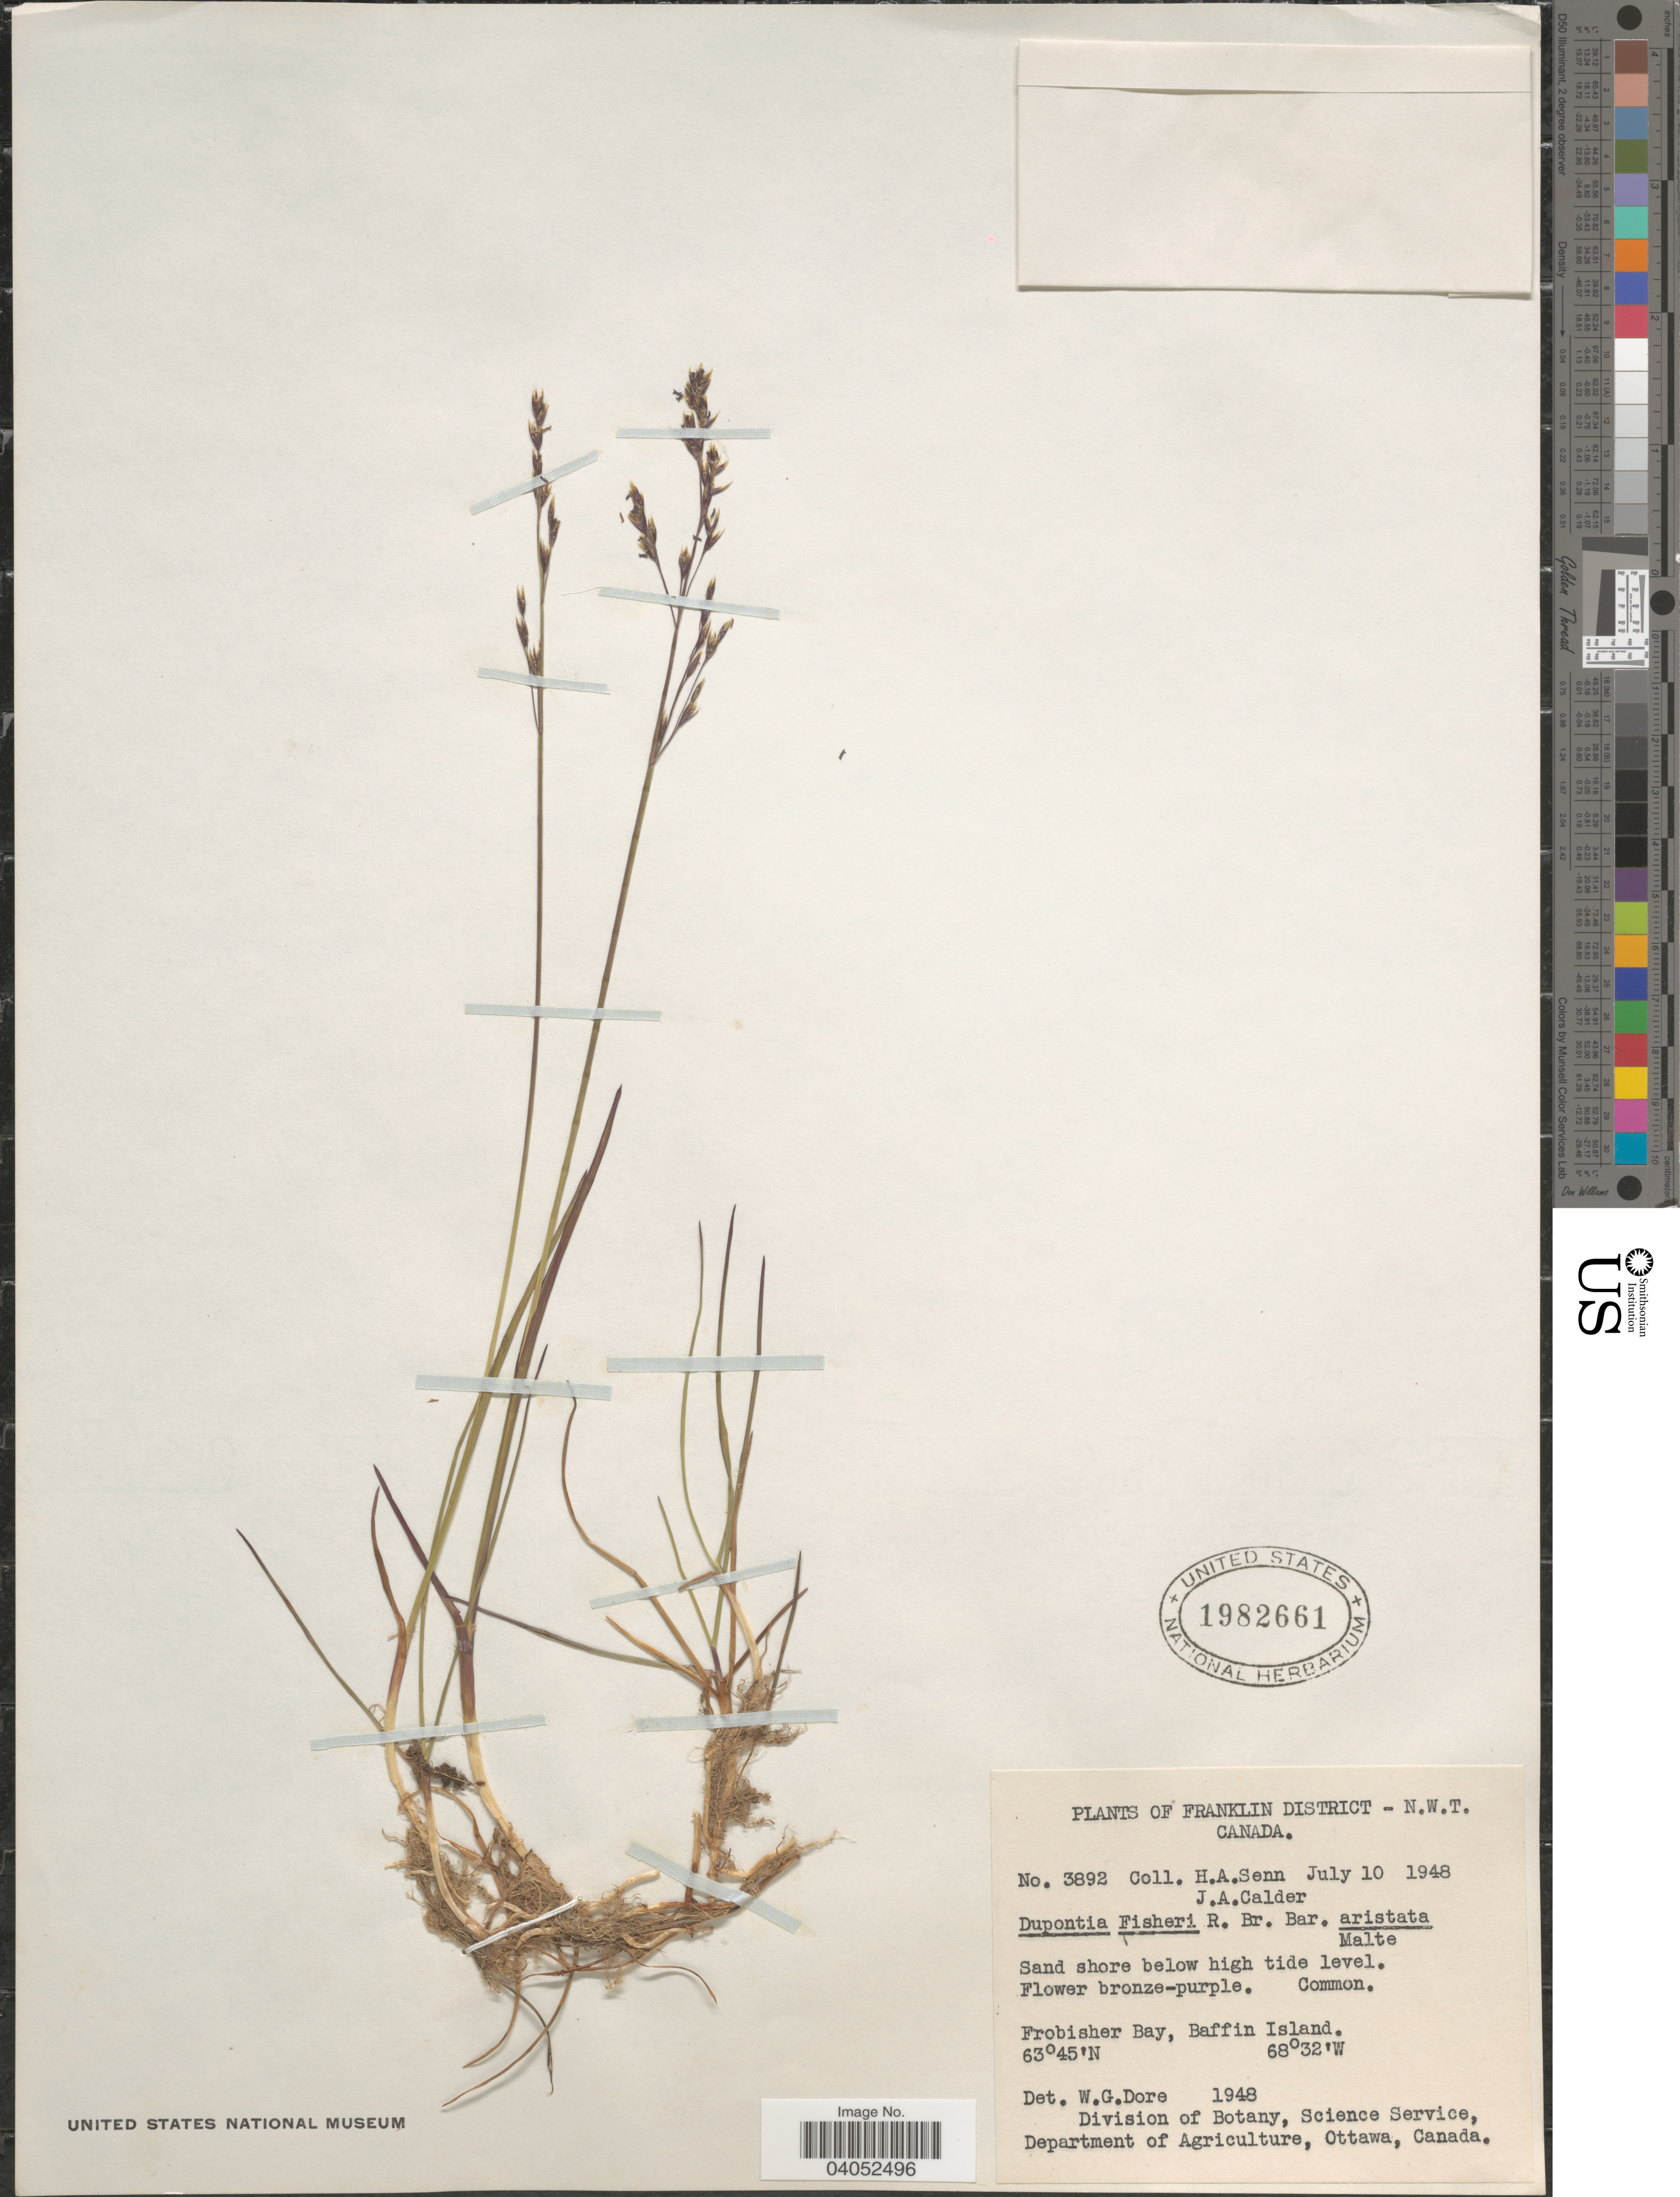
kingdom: Plantae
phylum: Tracheophyta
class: Liliopsida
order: Poales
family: Poaceae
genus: Dupontia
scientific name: Dupontia micrantha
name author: Holm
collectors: H. Senn & J. A. Calder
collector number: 3892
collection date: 1948-07-10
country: Canada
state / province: Northwest Territories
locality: Franklin District. Sand shore below high tide level. Frobisher Bay, Baffin Island.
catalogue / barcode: US 1982661